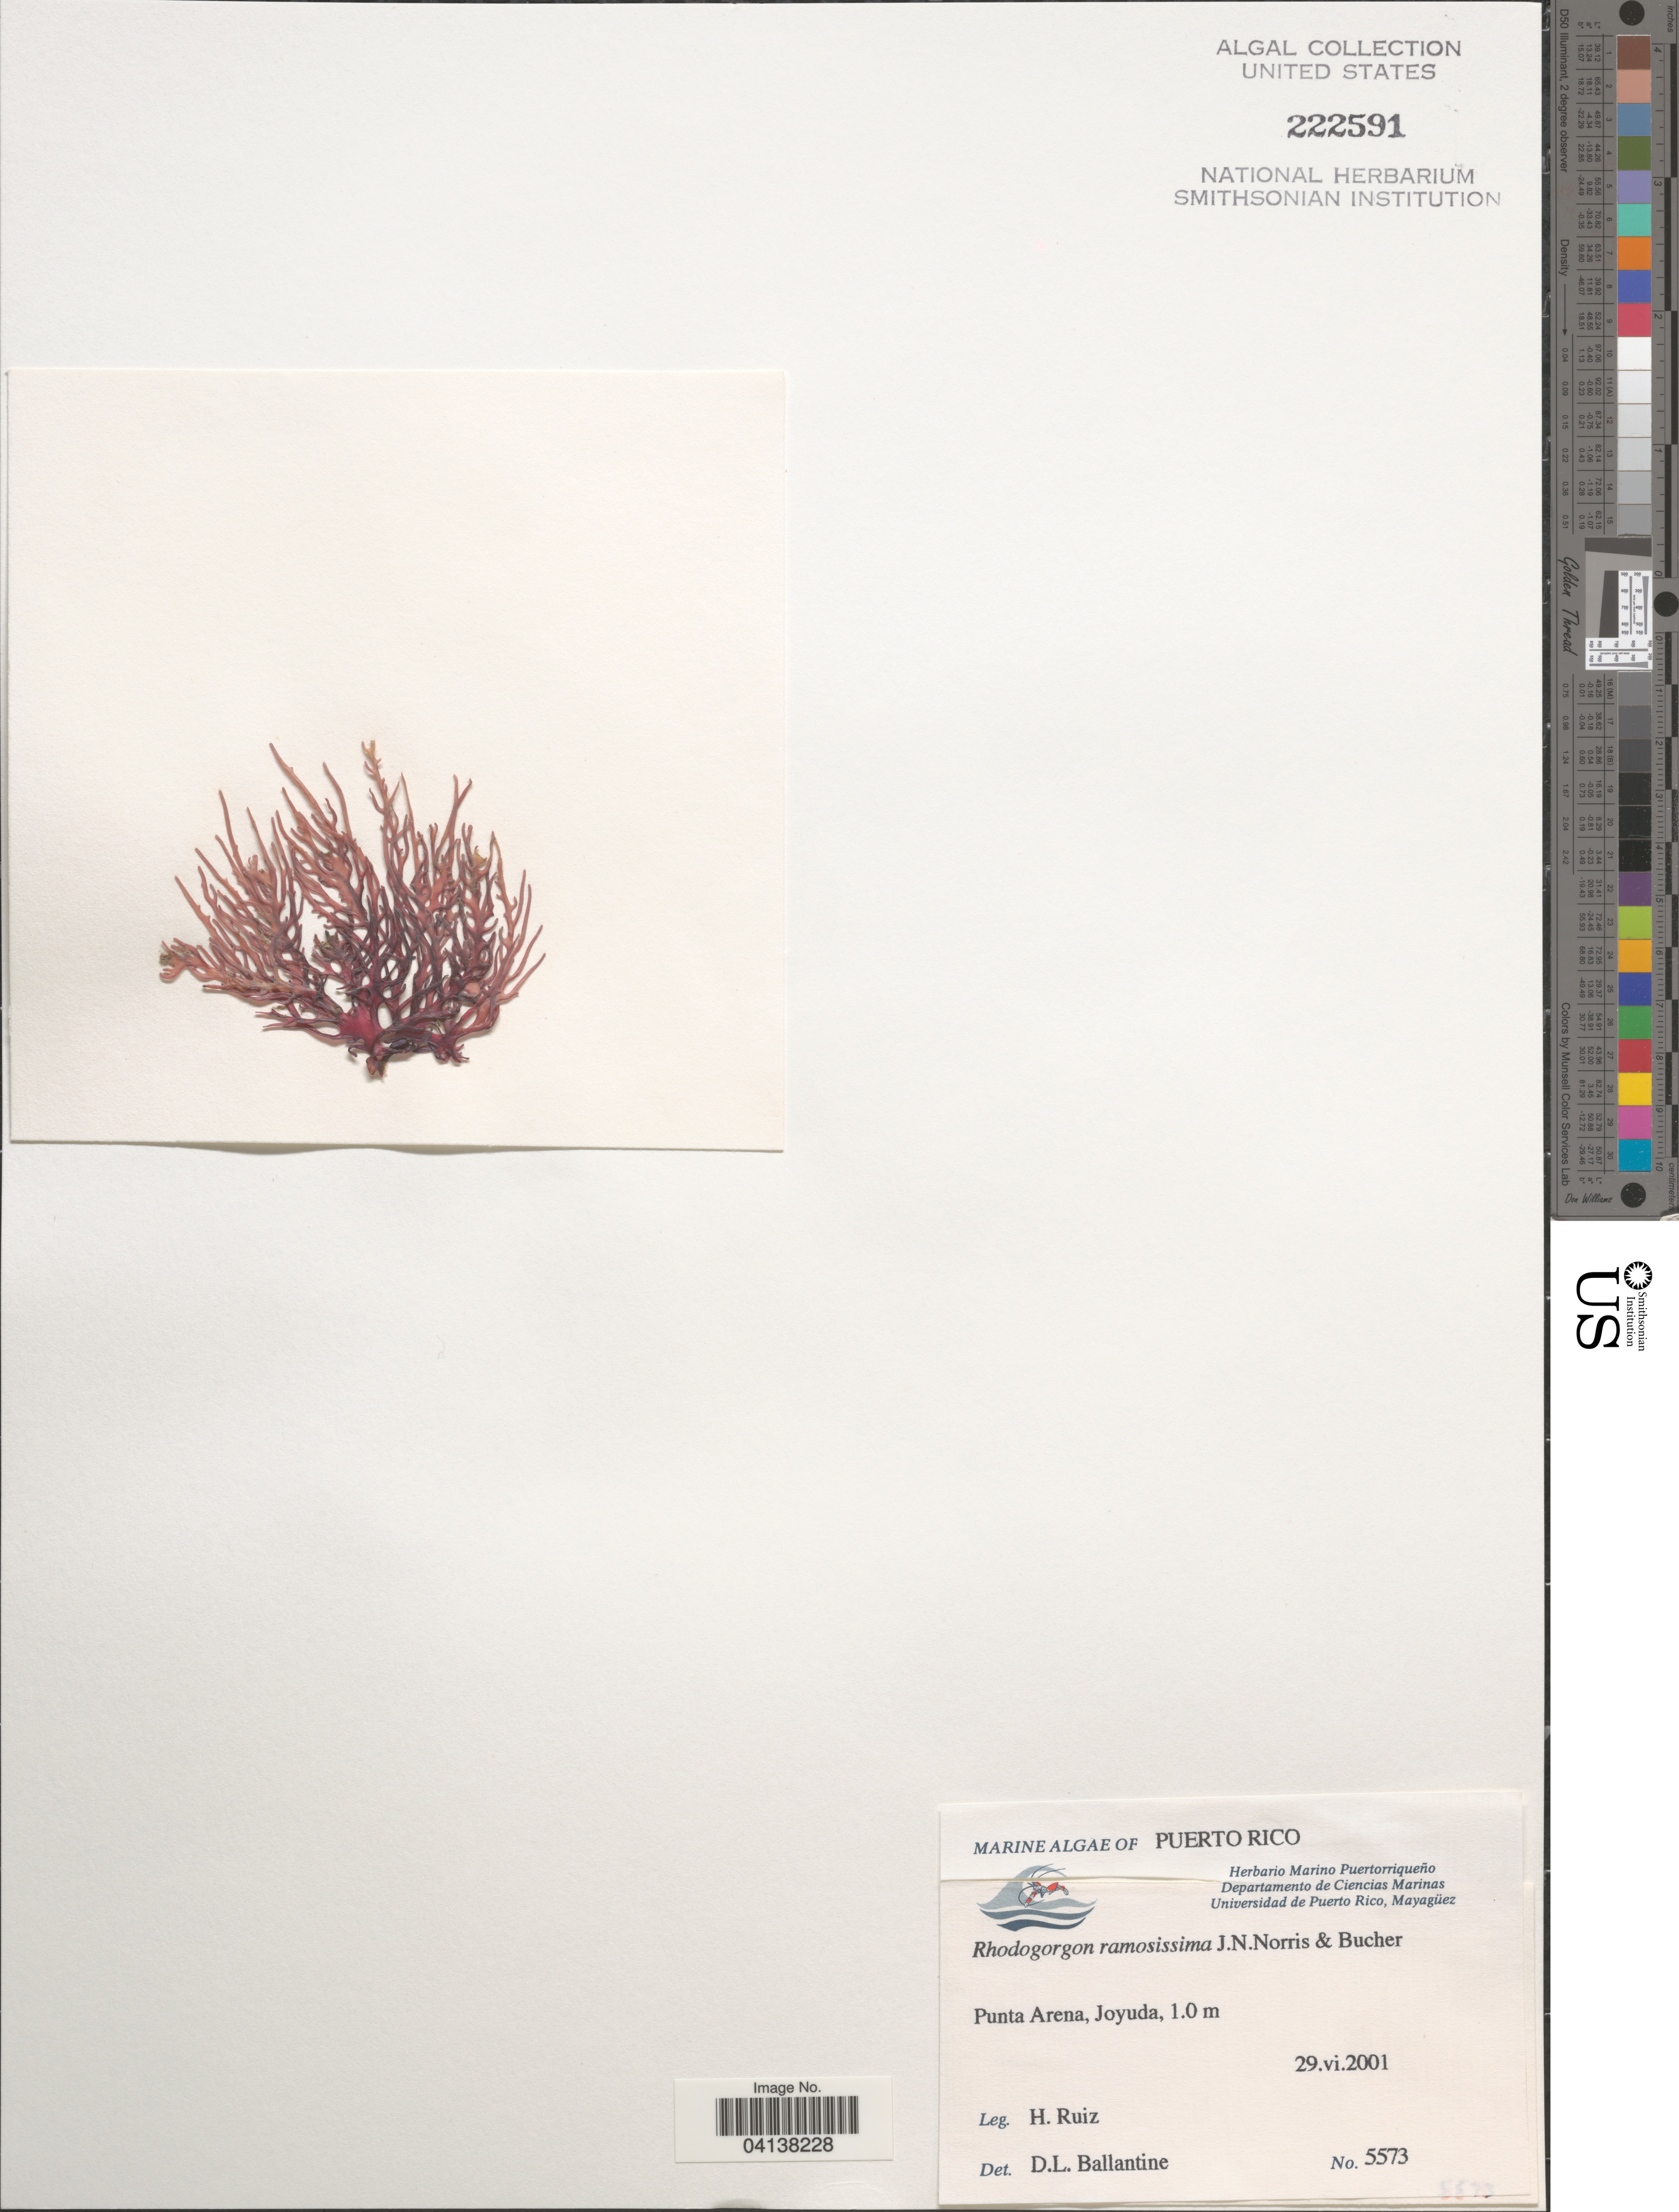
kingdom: Plantae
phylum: Rhodophyta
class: Florideophyceae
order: Rhodogorgonales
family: Rhodogorgonaceae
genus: Rhodogorgon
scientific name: Rhodogorgon ramosissima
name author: J.N. Norris & K.E. Bucher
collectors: H. Ruiz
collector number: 5573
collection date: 2001-06-29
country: Puerto Rico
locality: Punta Arena, Joyuda.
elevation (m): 1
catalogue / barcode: US 222591